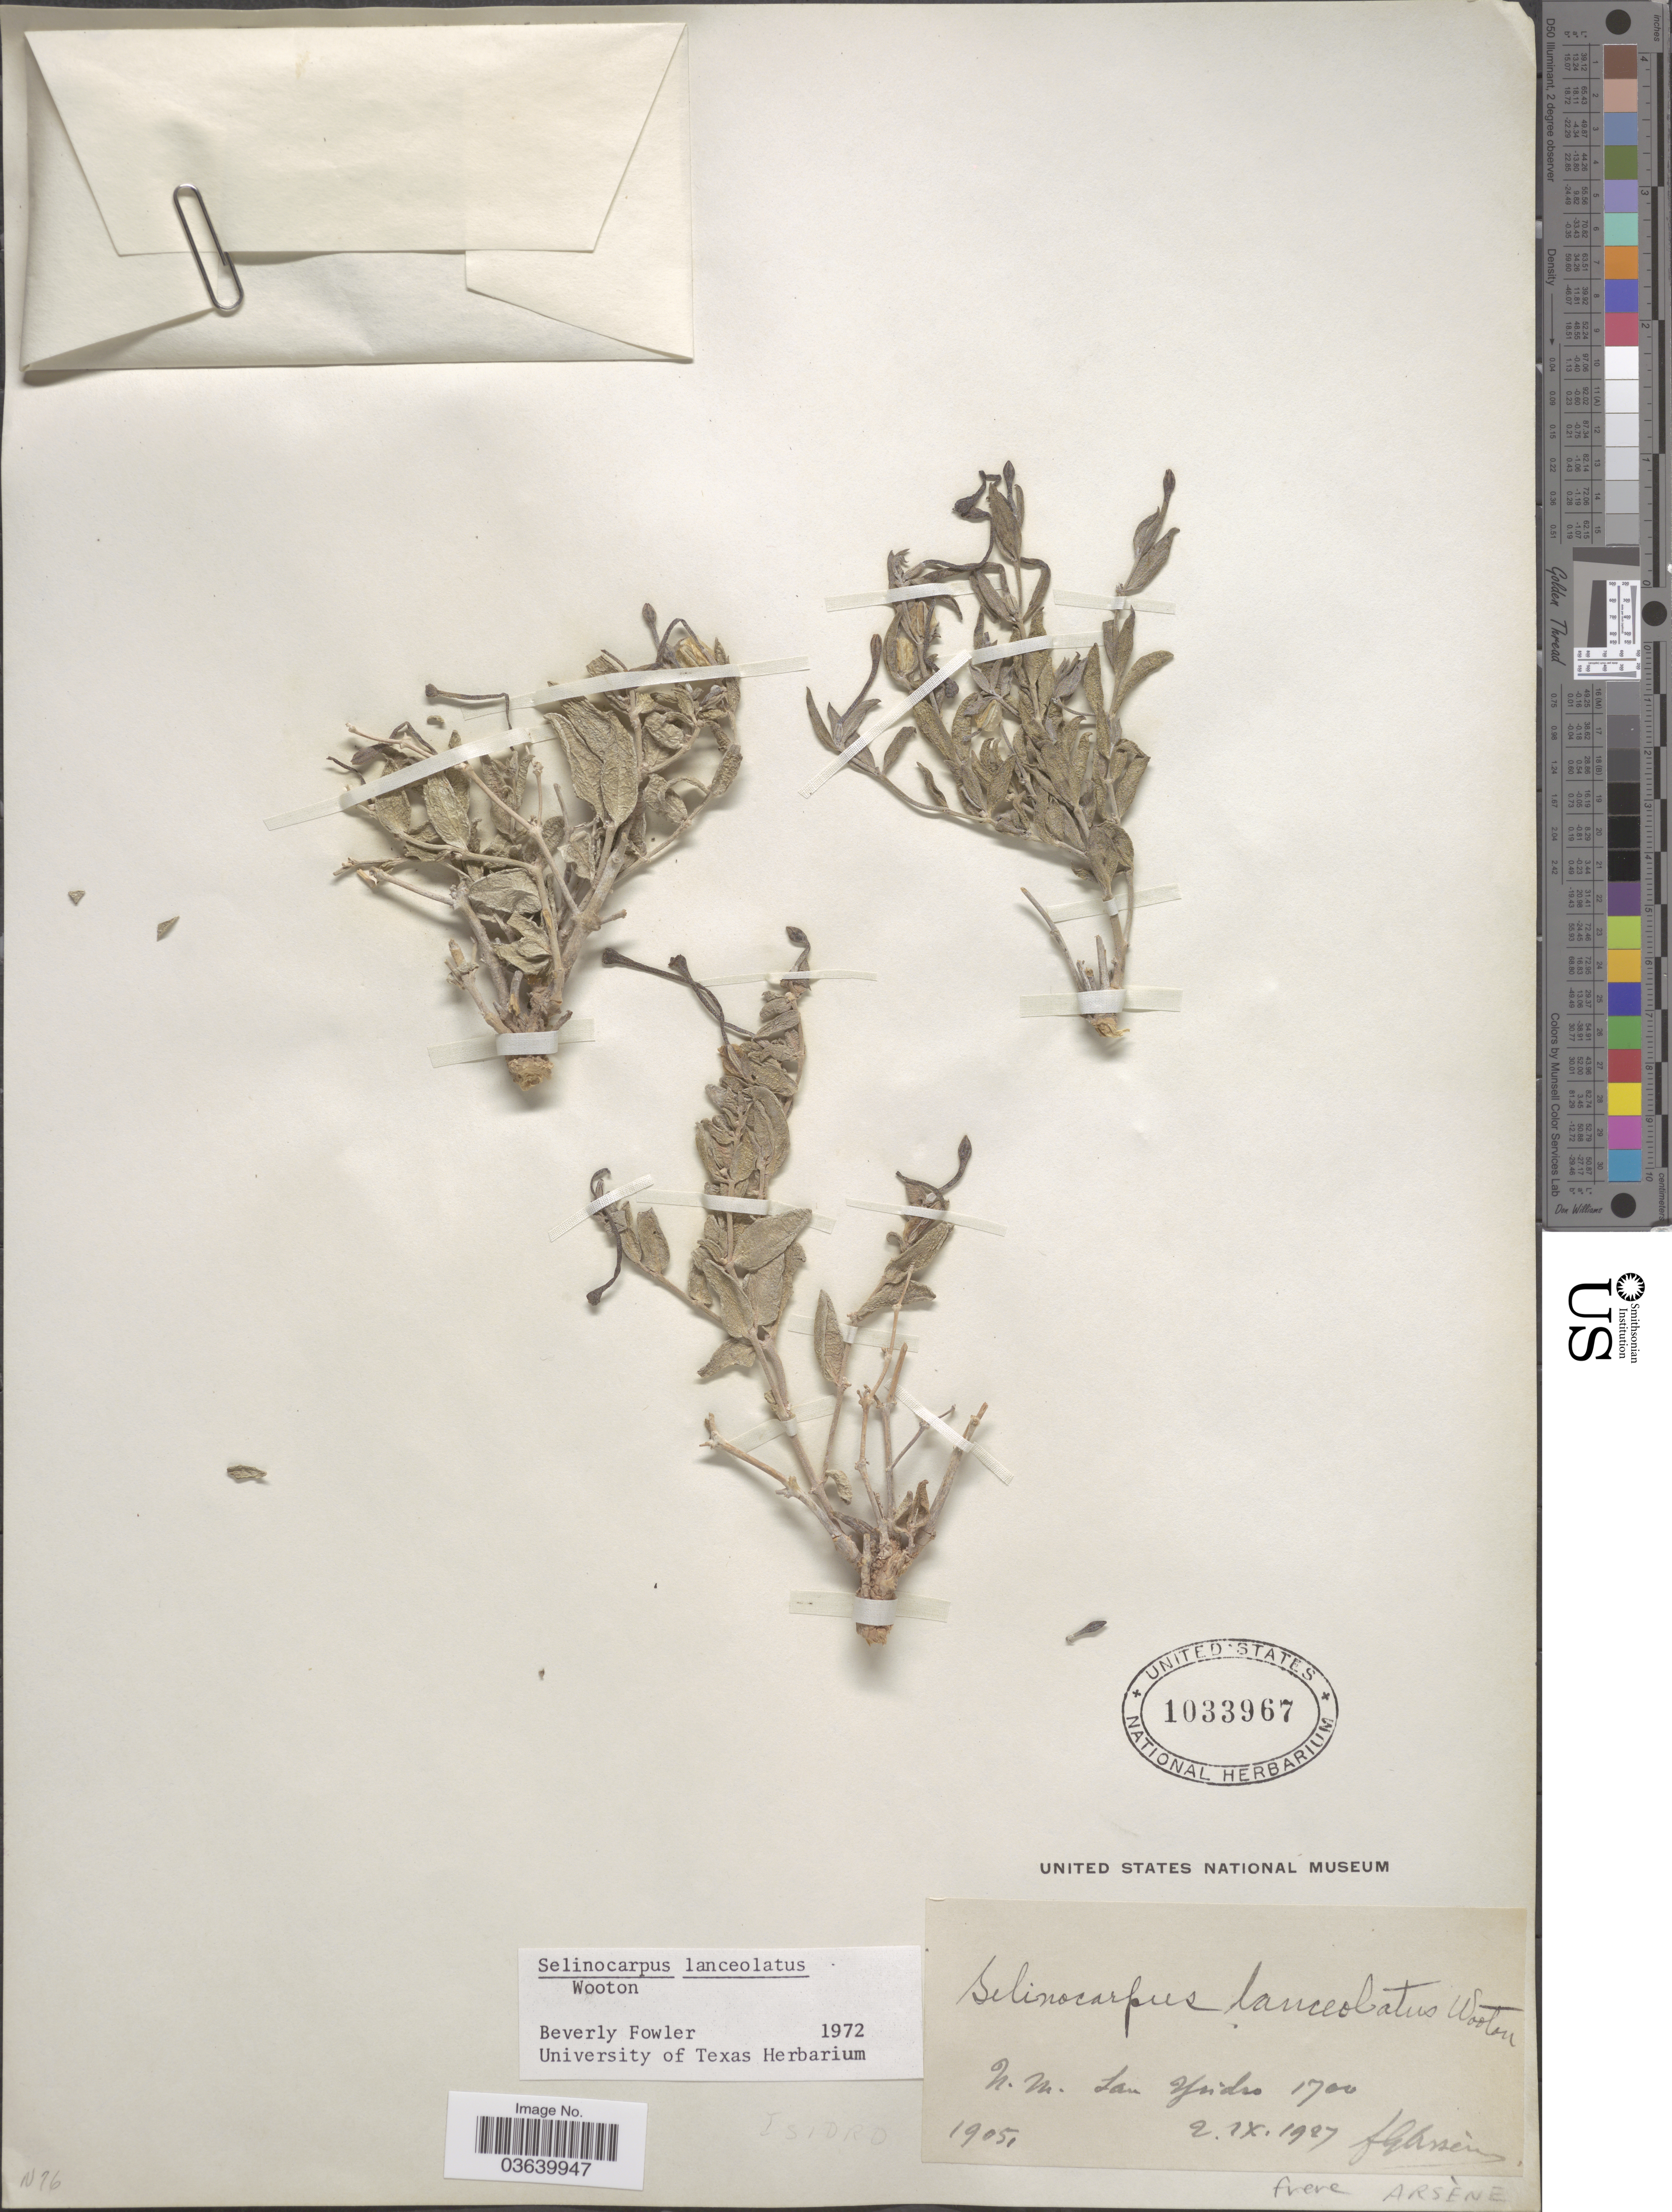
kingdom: Plantae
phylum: Tracheophyta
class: Magnoliopsida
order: Caryophyllales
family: Nyctaginaceae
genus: Acleisanthes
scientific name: Acleisanthes lanceolatus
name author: (Wooton) R.A. Levin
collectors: Bro. G. Arsène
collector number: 19051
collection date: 1987-09-02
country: United States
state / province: New Mexico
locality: San Ysidro.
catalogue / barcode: US 1033967